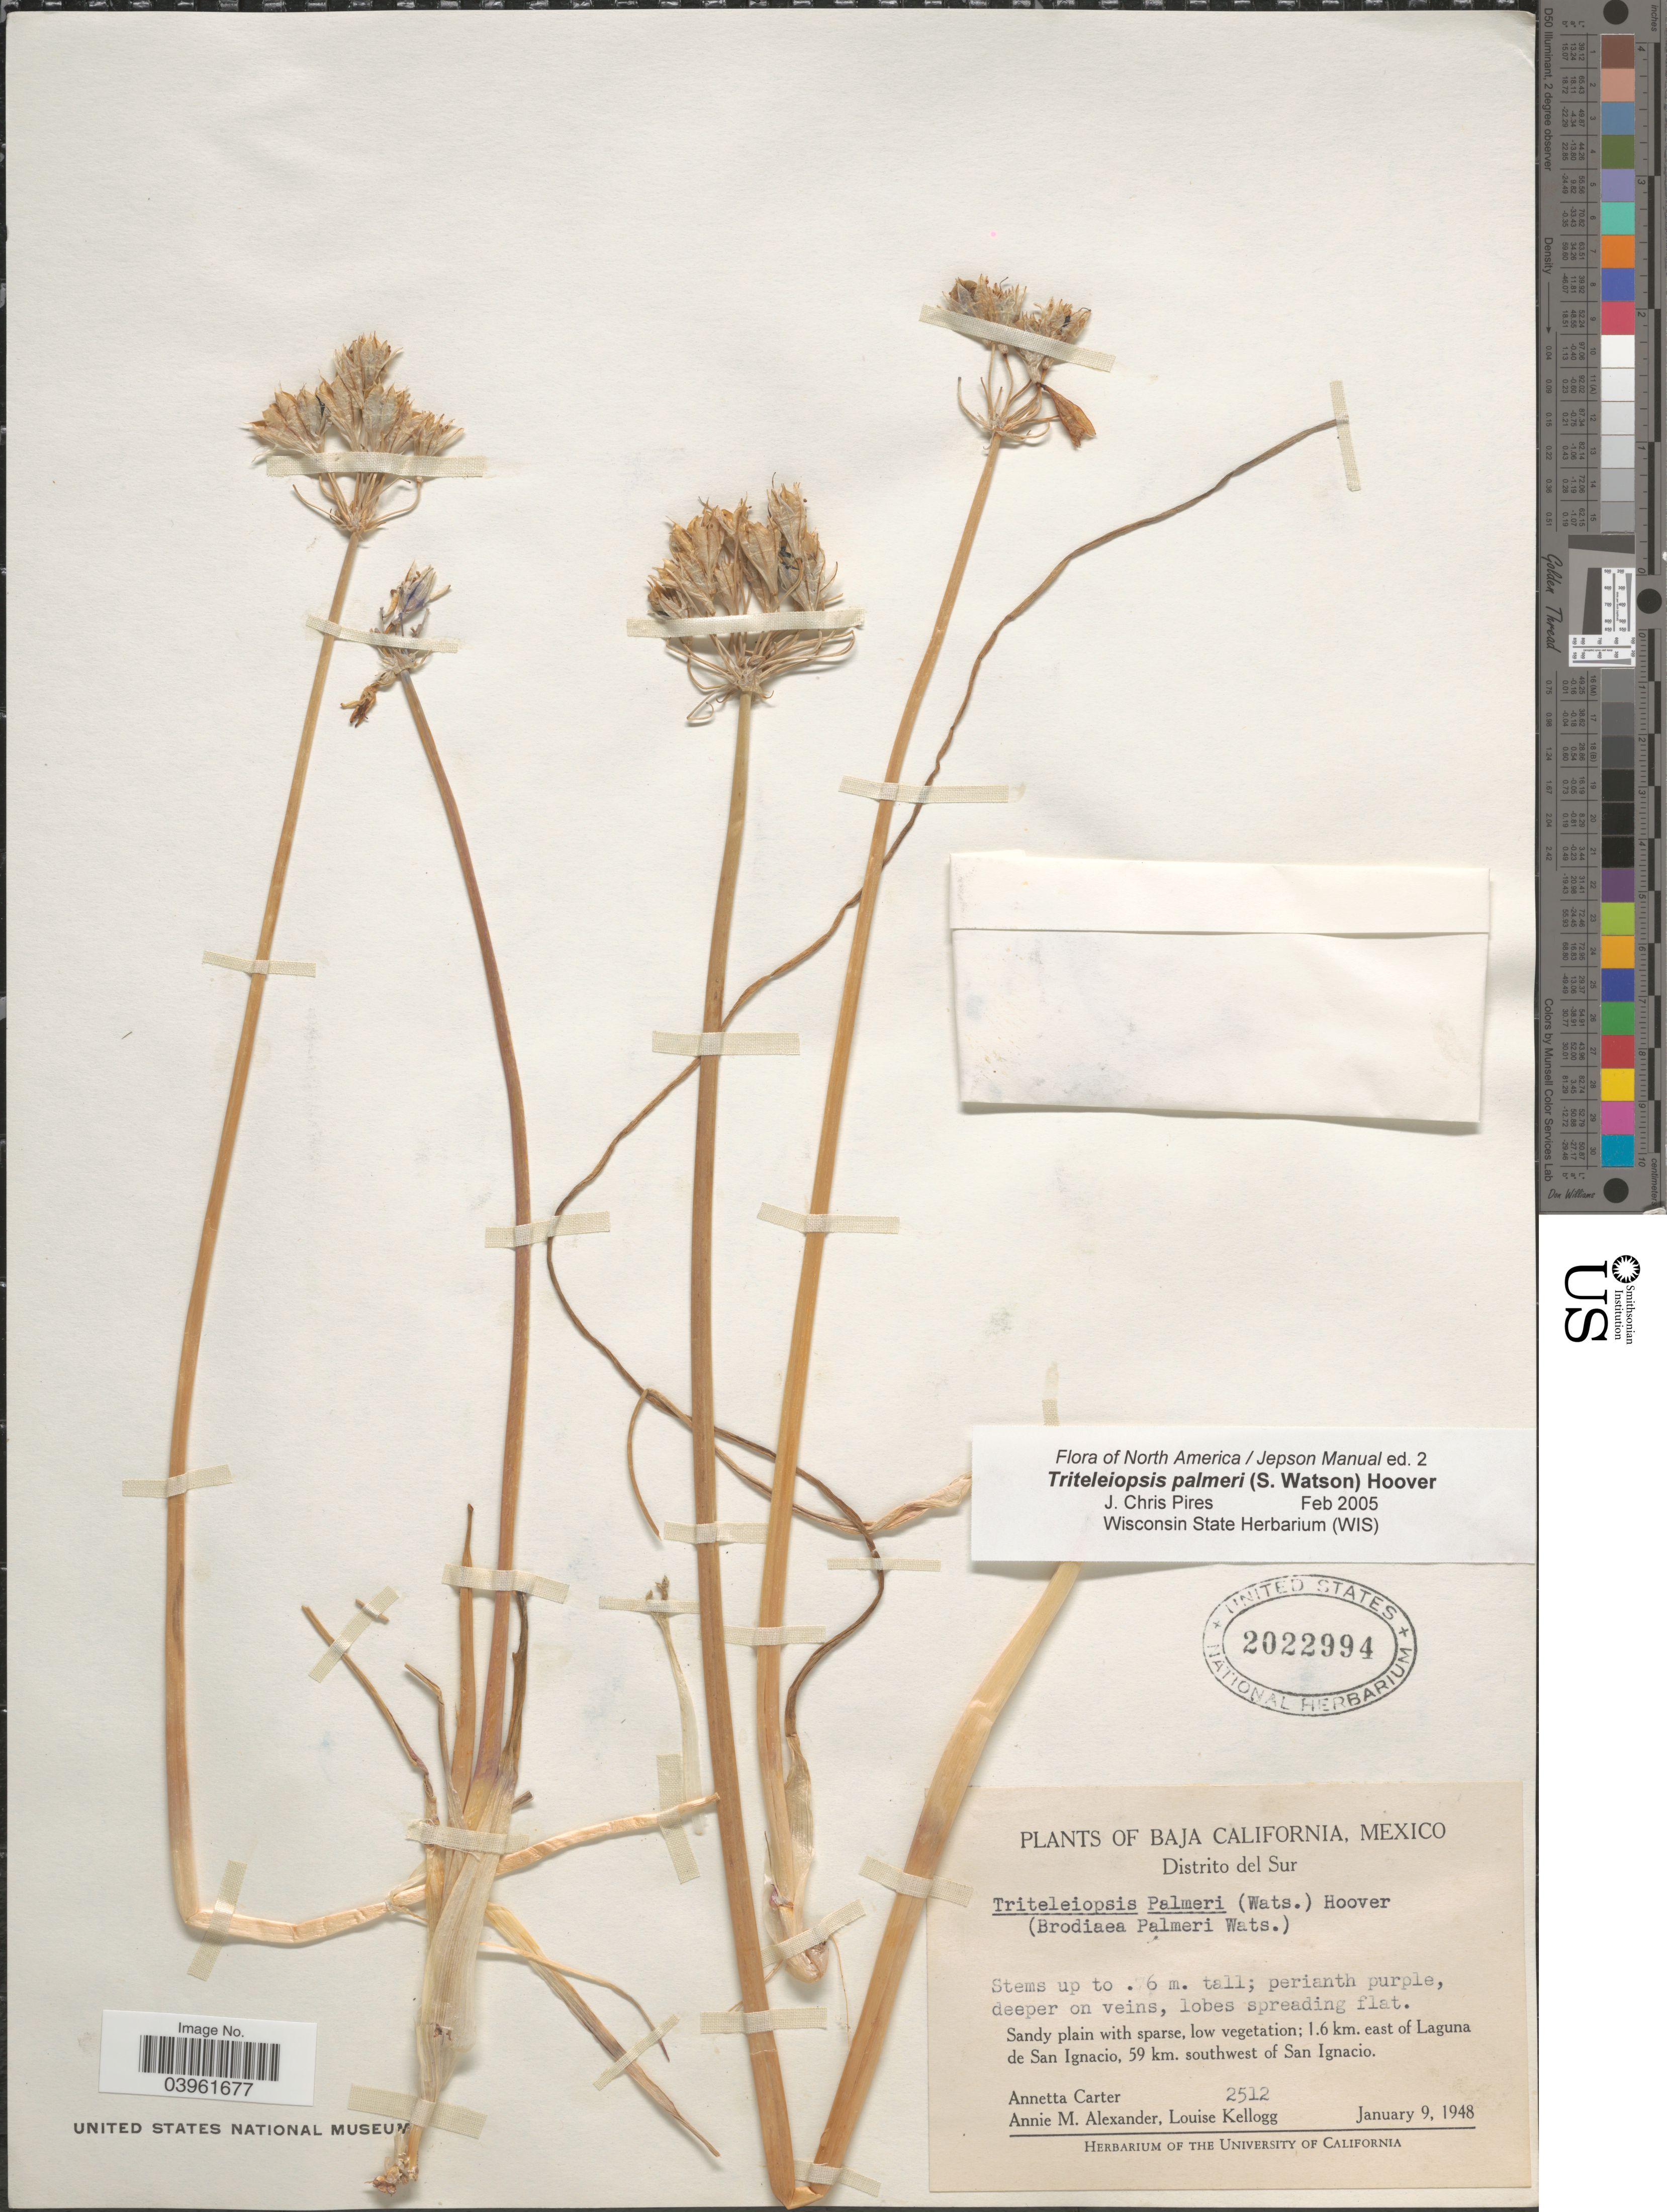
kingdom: Plantae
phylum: Tracheophyta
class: Liliopsida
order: Asparagales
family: Asparagaceae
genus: Triteleiopsis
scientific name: Triteleiopsis palmeri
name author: (S. Watson) Hoover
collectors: A. Carter, A. M. Alexander & L. Kellogg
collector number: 2512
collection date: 1948-01-09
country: Mexico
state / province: Baja California Sur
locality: Baja California, Distrito del Sur. 1.6 km. east of Laguna de San Ignacio, 59 km. southwest of San Ignacio.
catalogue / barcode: US 2022994